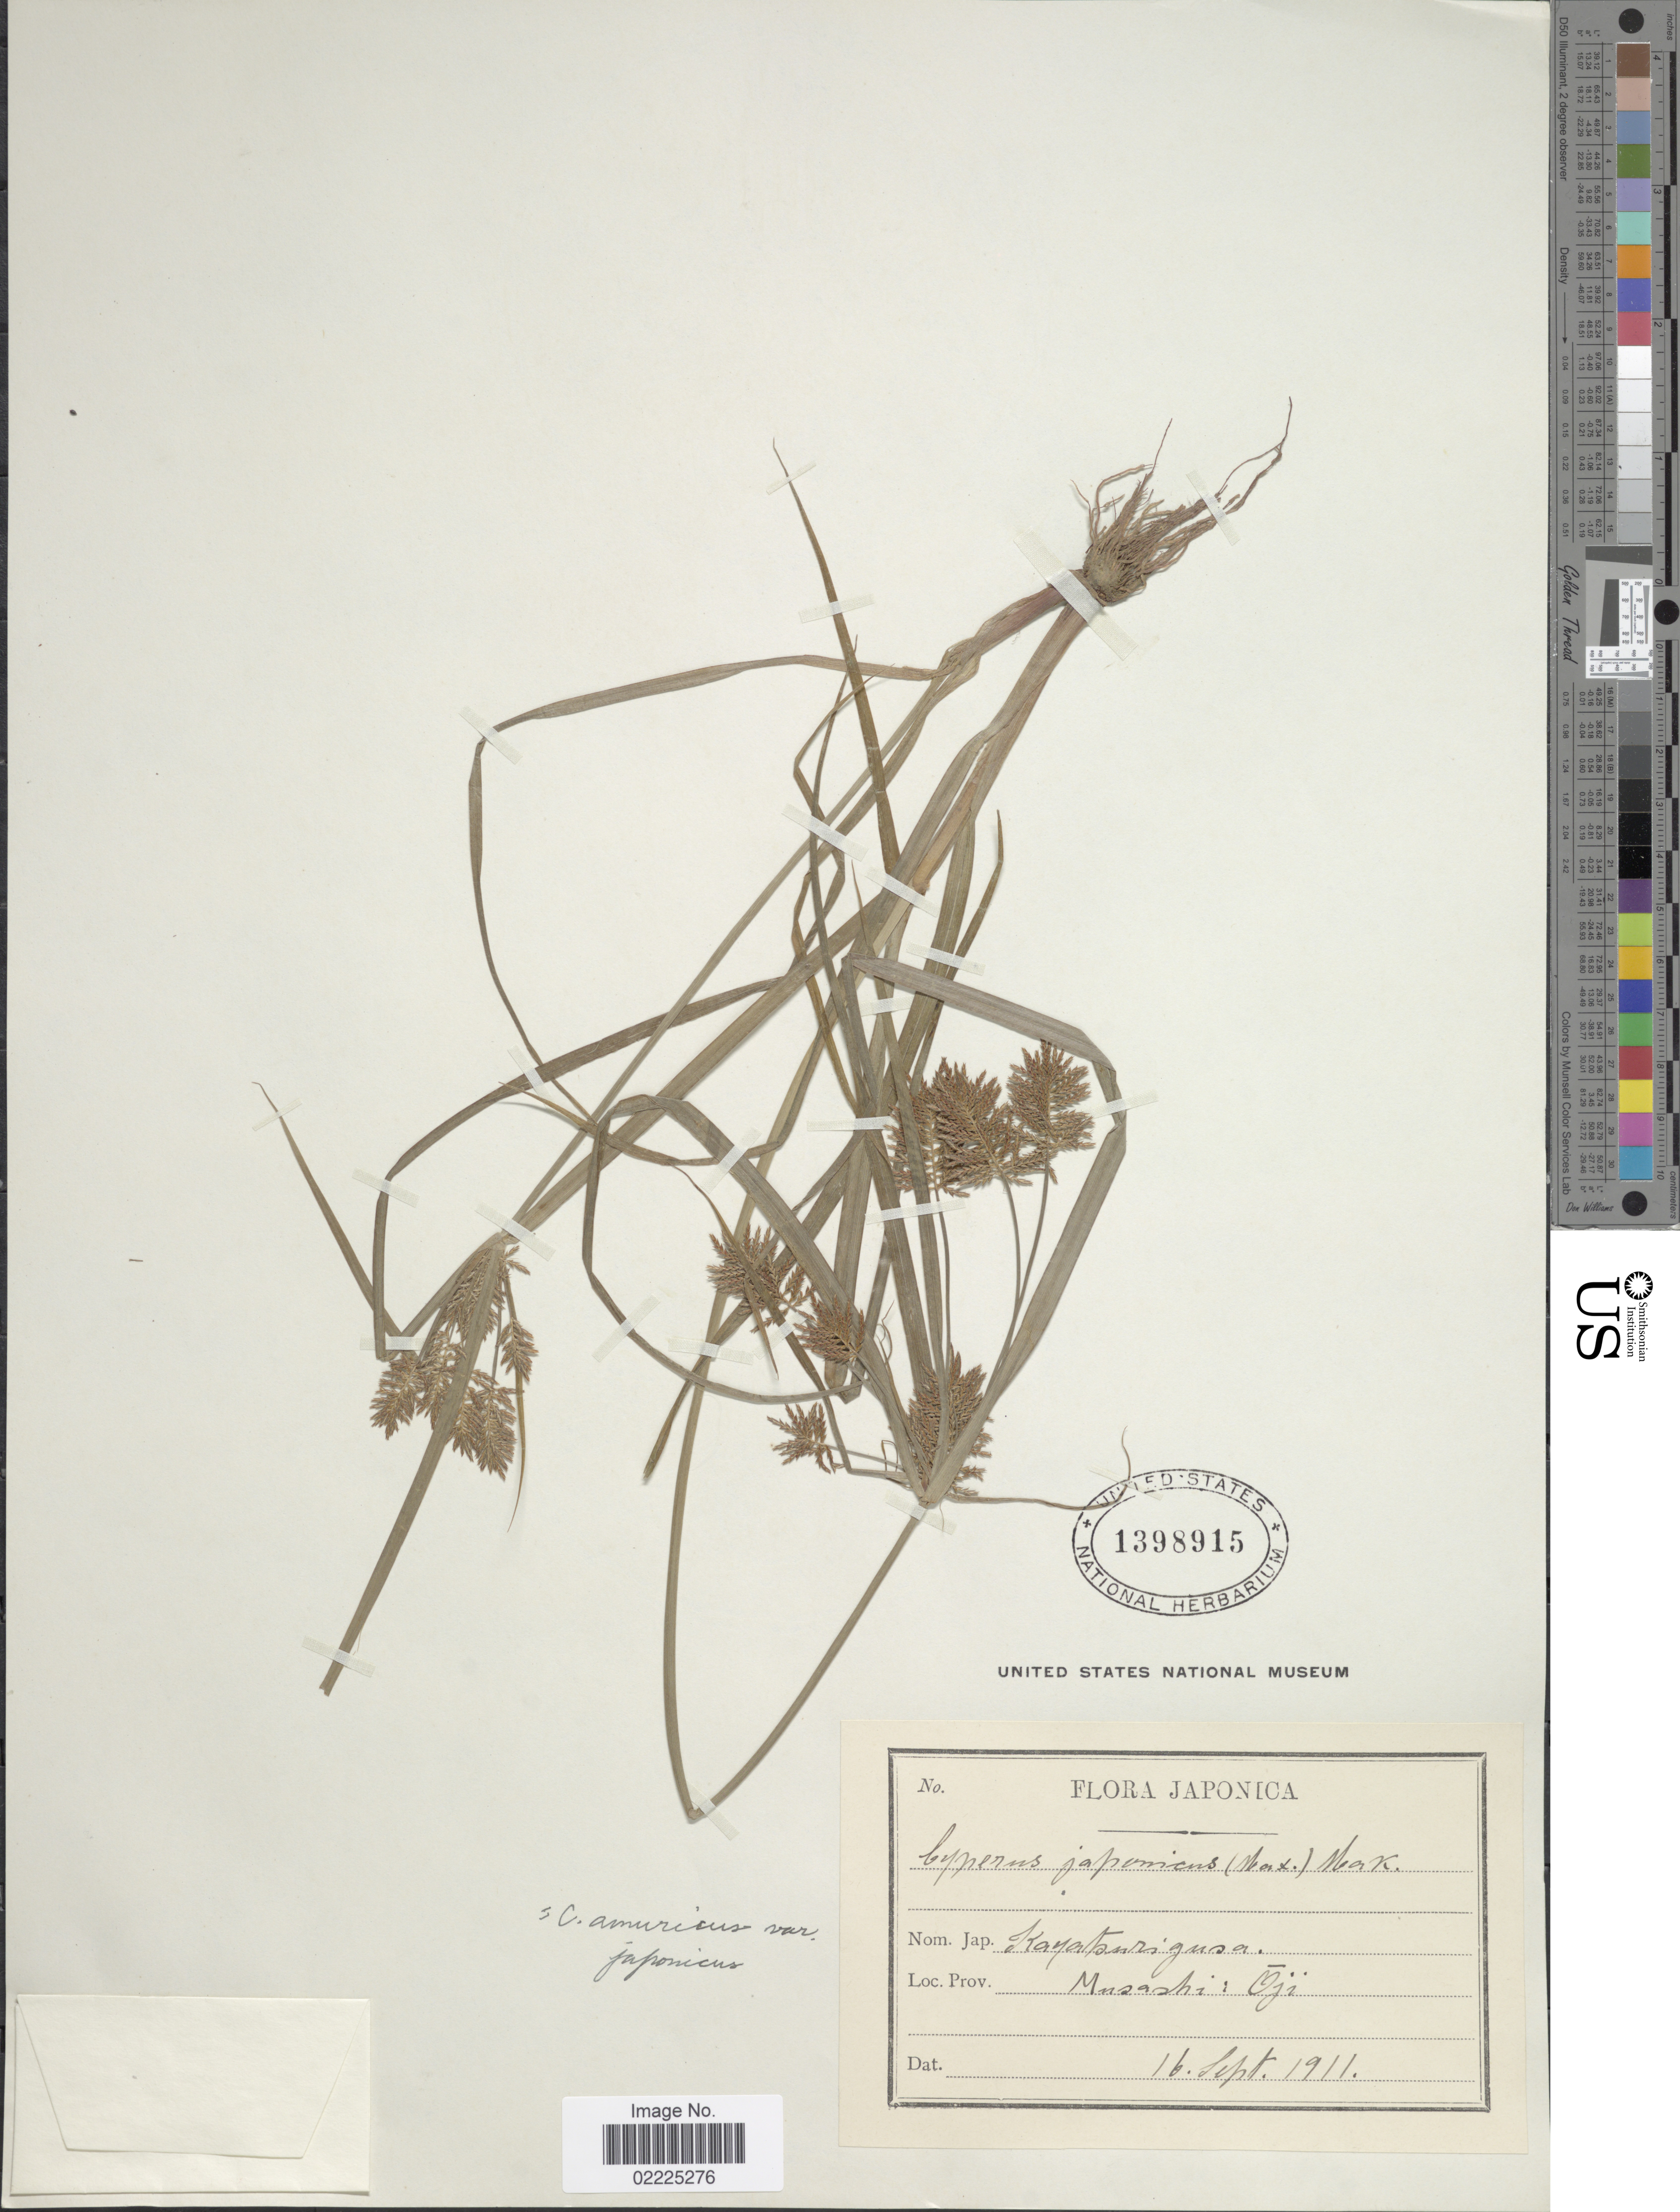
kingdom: Plantae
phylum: Tracheophyta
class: Liliopsida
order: Poales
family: Cyperaceae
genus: Cyperus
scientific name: Cyperus amuricus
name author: Maxim.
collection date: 1911-09-16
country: Japan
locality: Musashi: Oji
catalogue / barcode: US 1398915